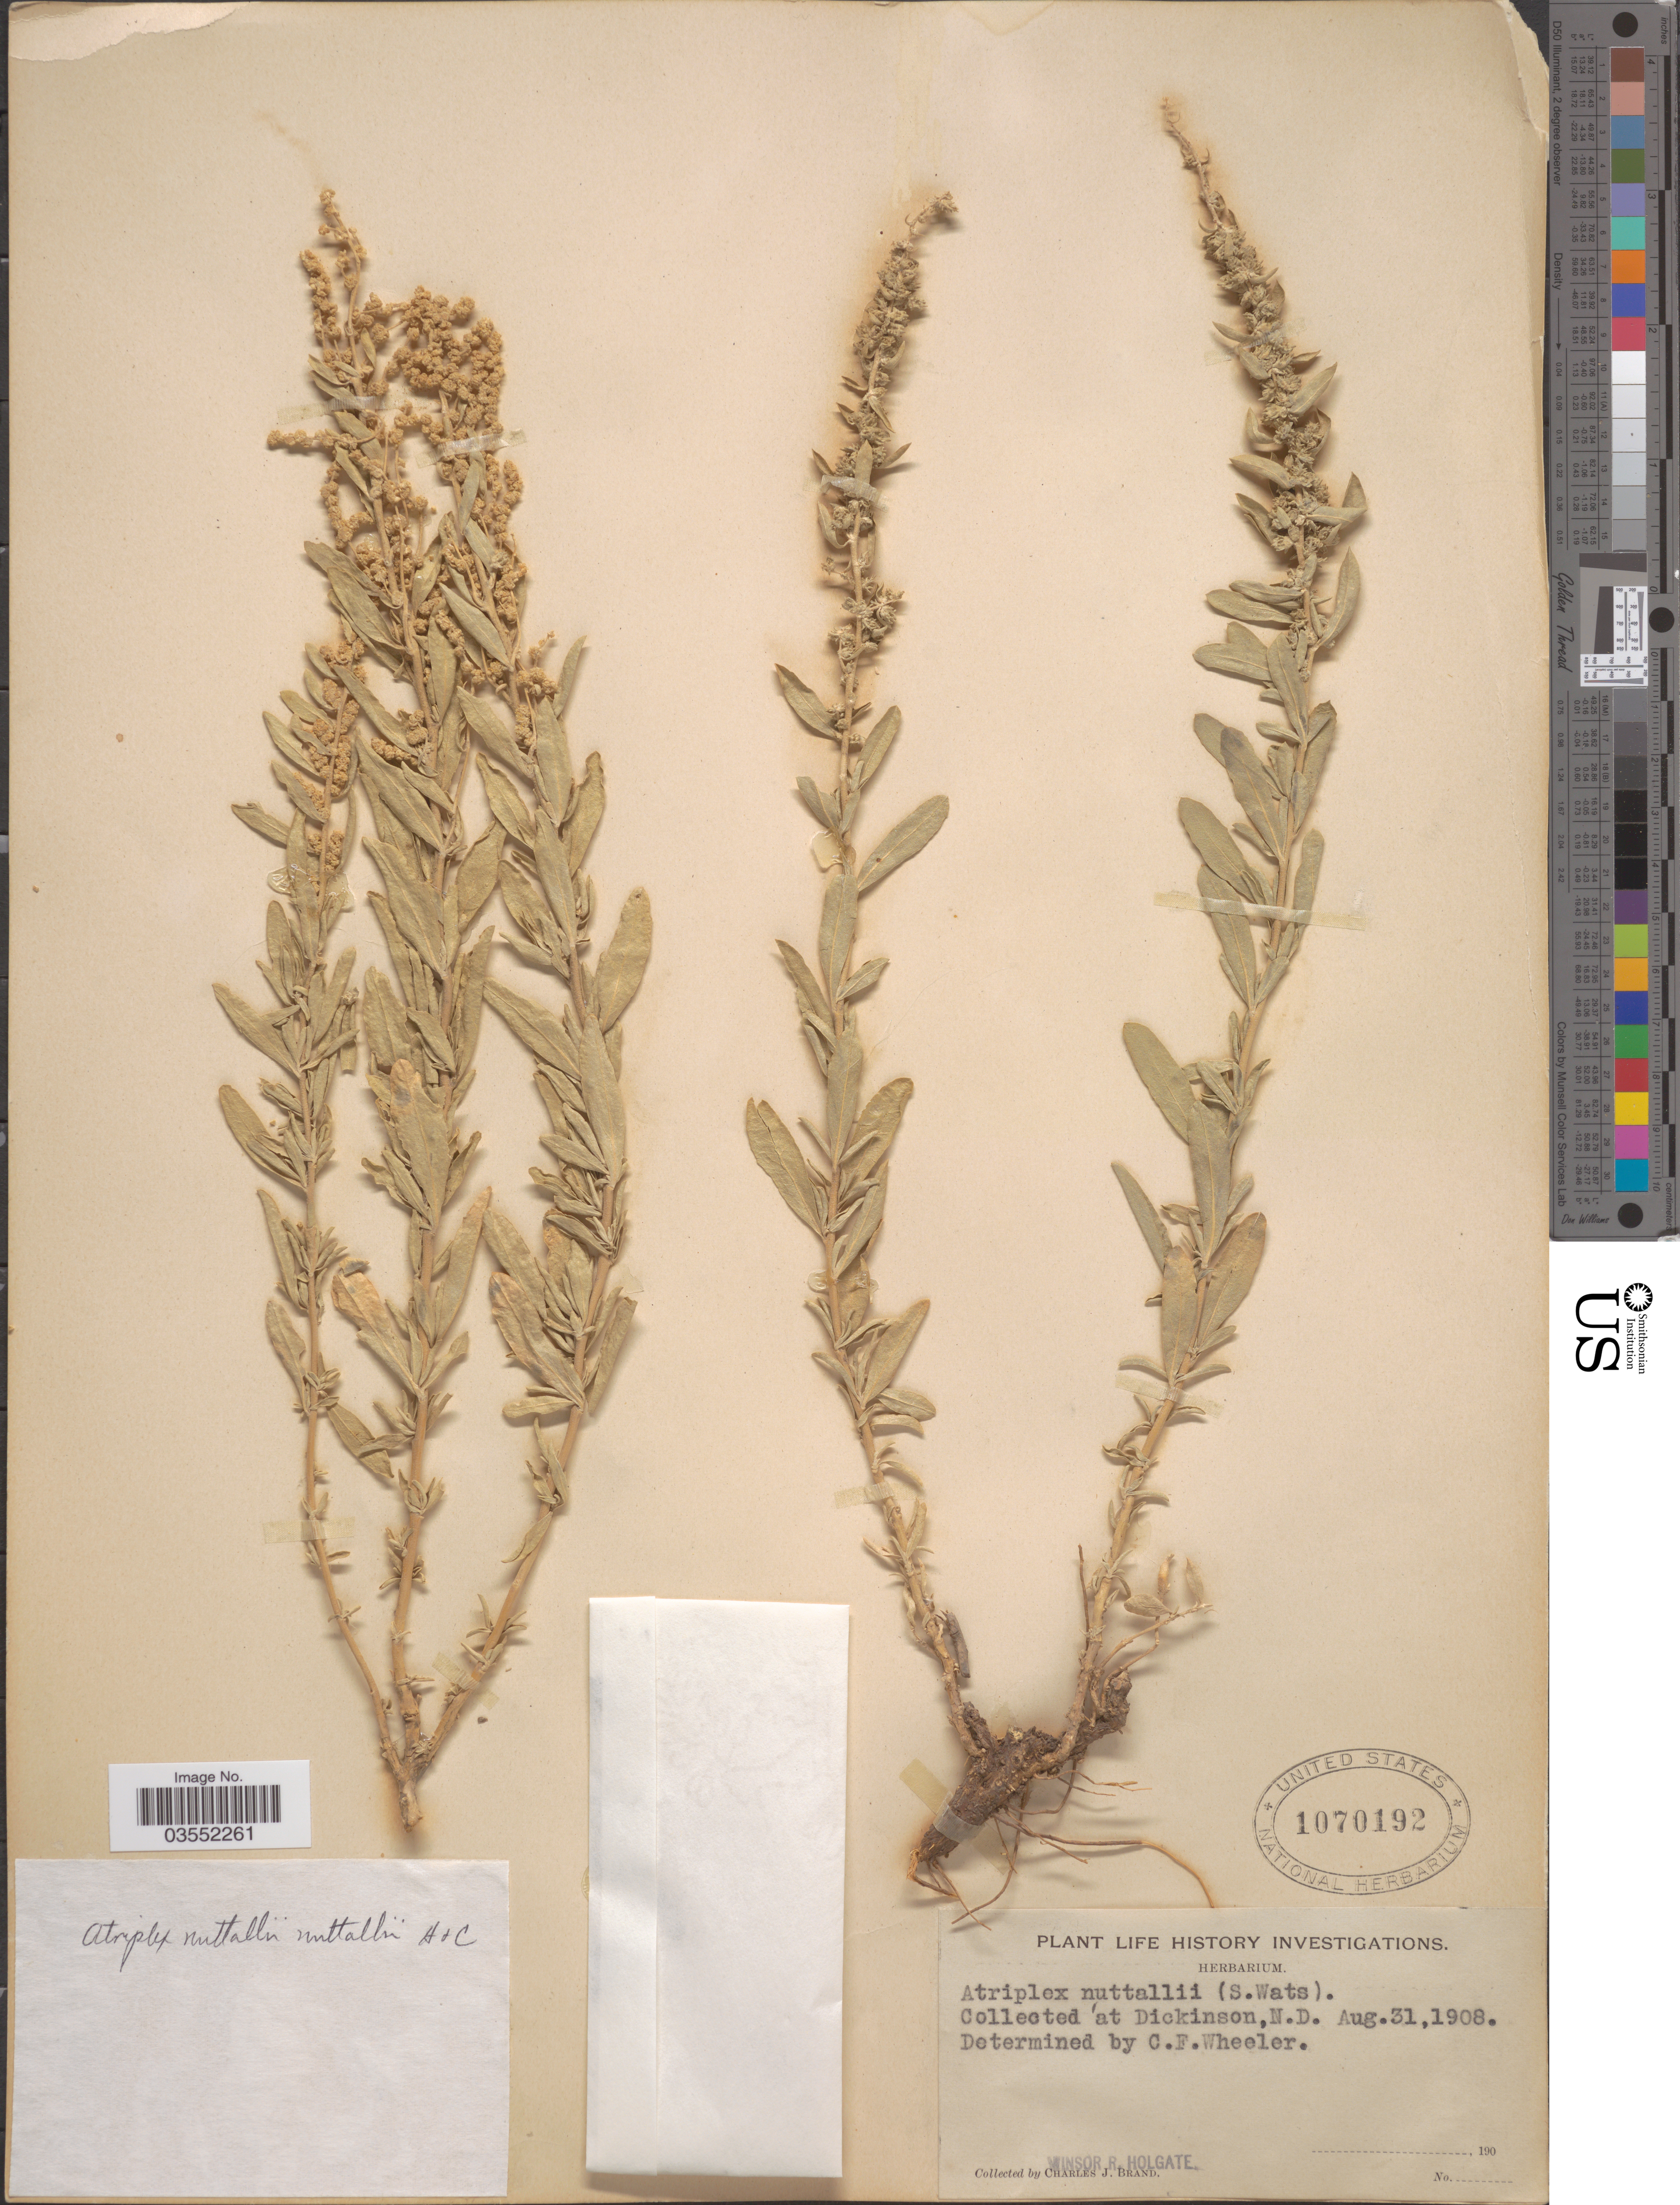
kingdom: Plantae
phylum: Tracheophyta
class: Magnoliopsida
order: Caryophyllales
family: Amaranthaceae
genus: Atriplex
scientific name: Atriplex nuttallii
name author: S. Watson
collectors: W. Holgate & C. J. Brand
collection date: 1908-08-31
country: United States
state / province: North Dakota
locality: Dickinson.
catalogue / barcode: US 1070192